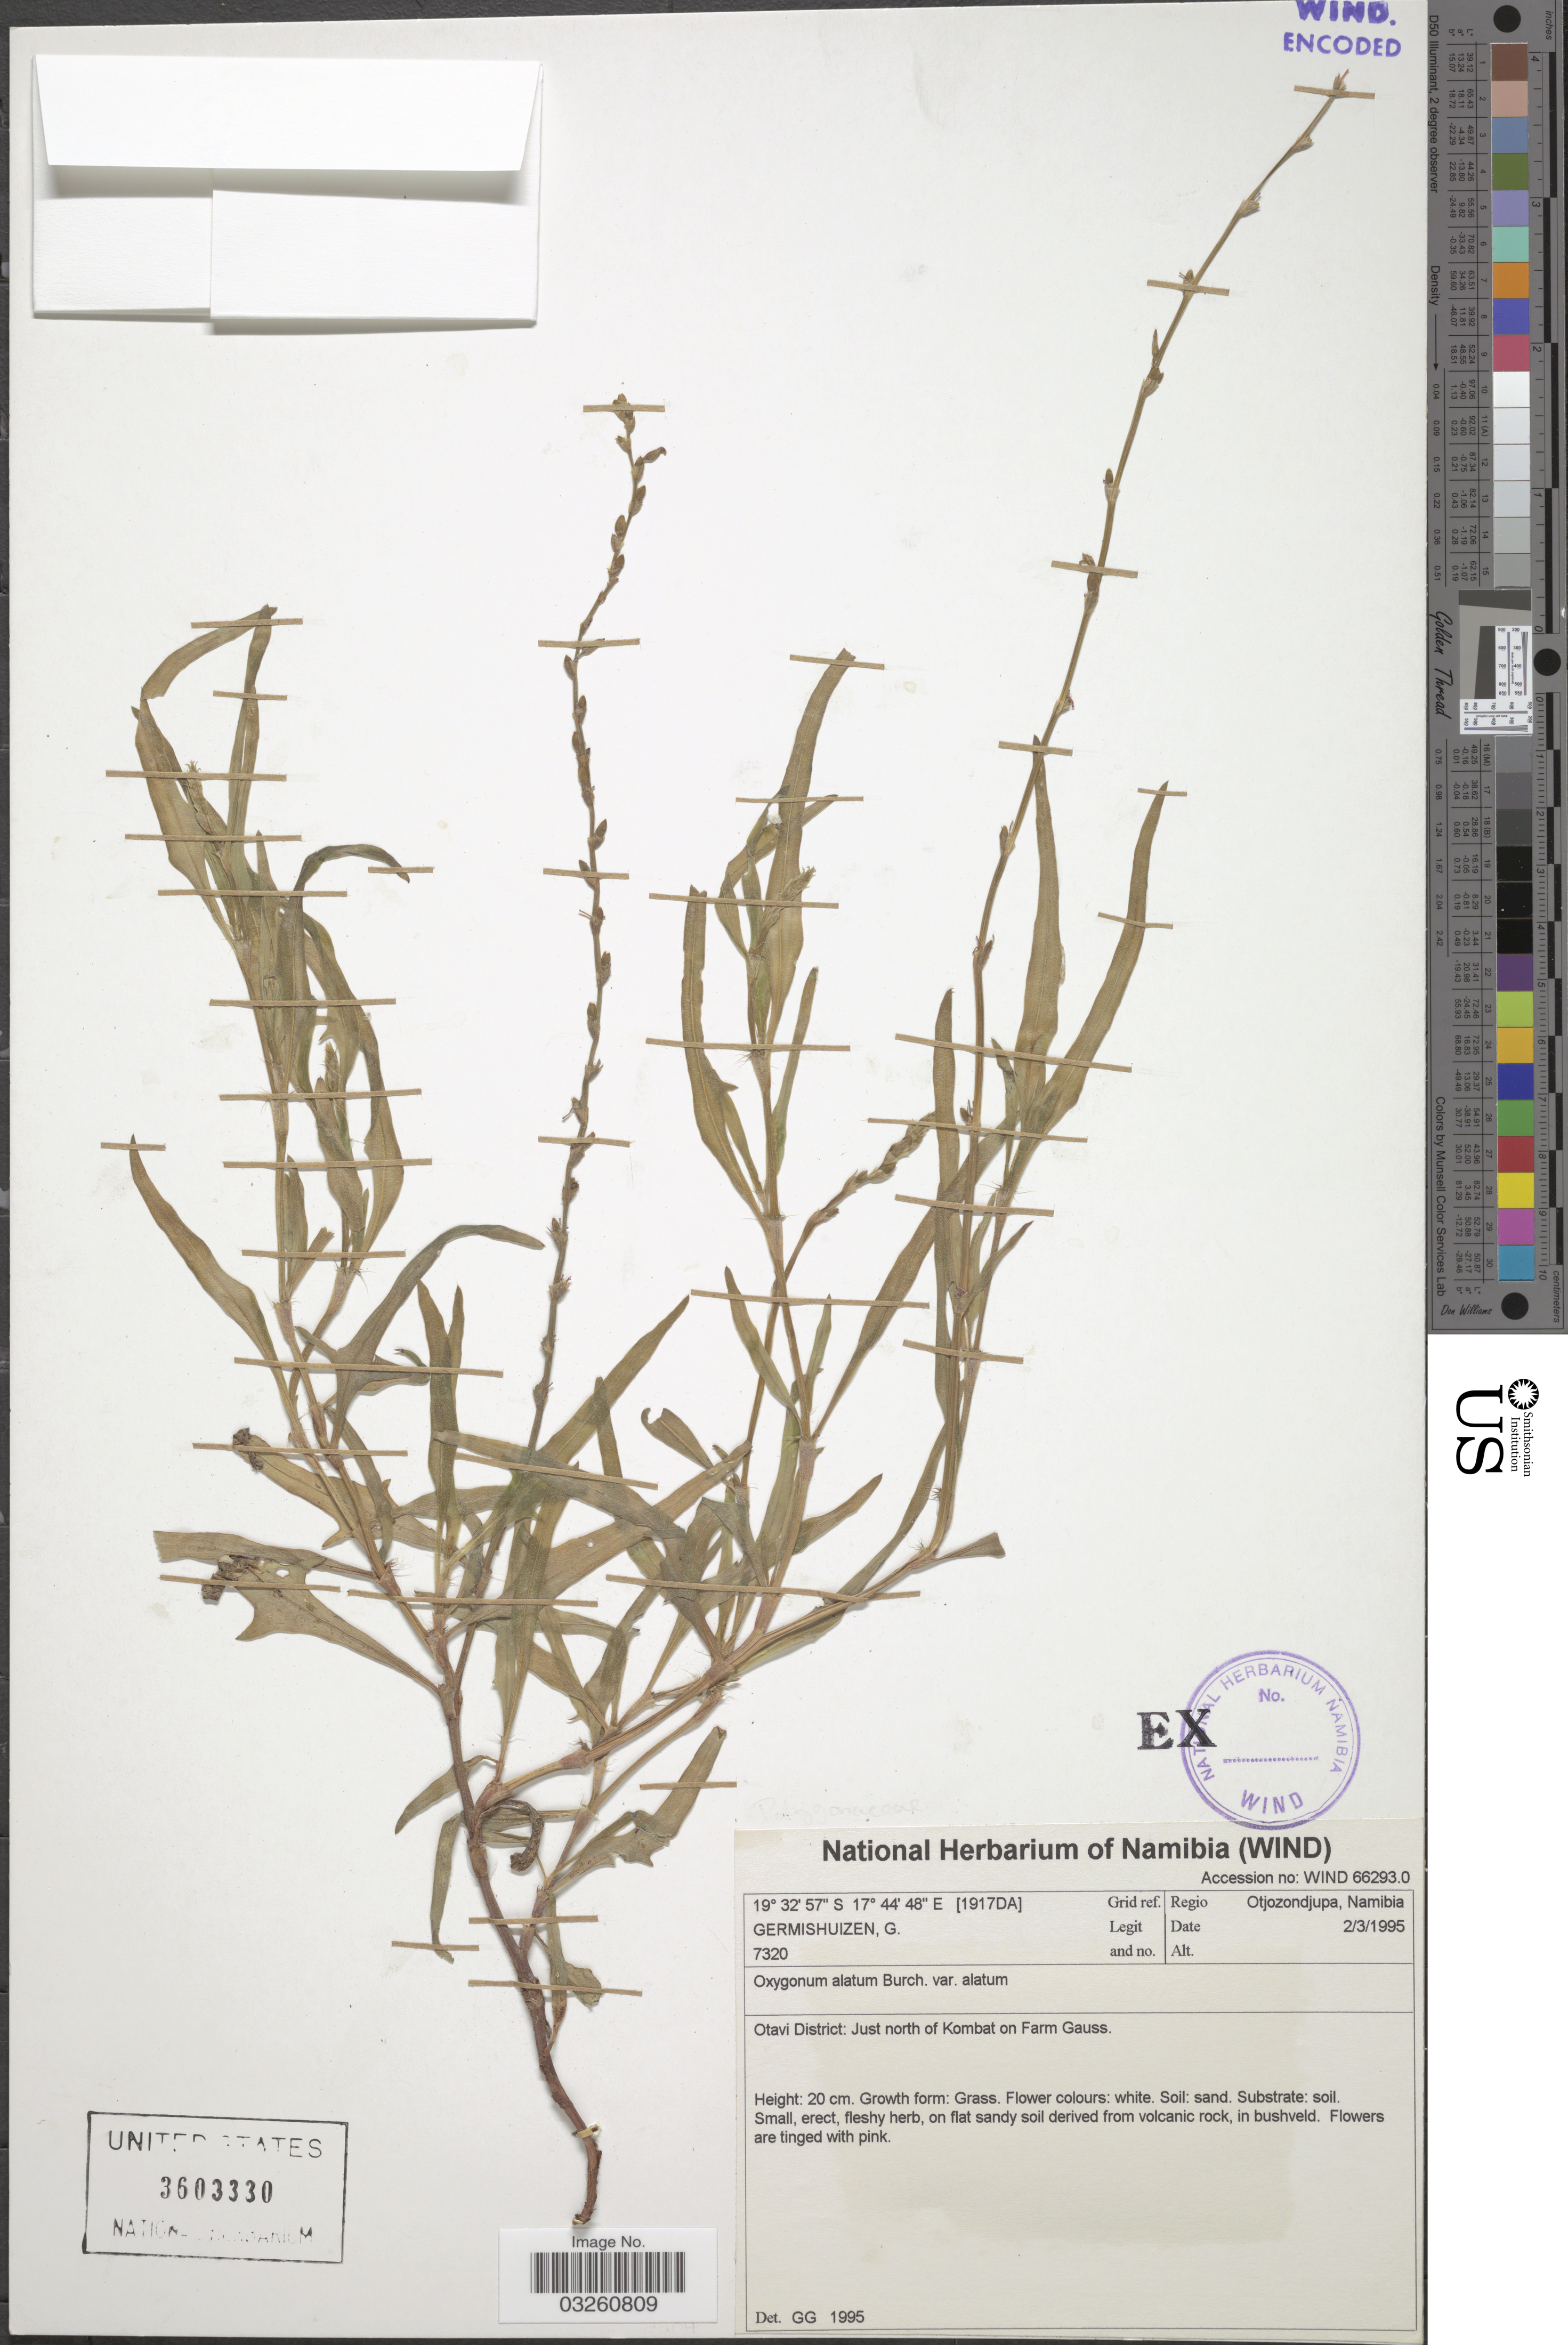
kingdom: Plantae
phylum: Tracheophyta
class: Magnoliopsida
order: Caryophyllales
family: Polygonaceae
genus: Oxygonum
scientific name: Oxygonum alatum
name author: Burch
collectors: G. Germishuizen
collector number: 7320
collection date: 1995-03-02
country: Namibia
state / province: Otjozondjupa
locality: [1917DA] Grid ref. Regio Otjozondjupa, Namibia. Otavi District: Just north of Kombat on Farm Gauss.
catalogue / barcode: US 3603330